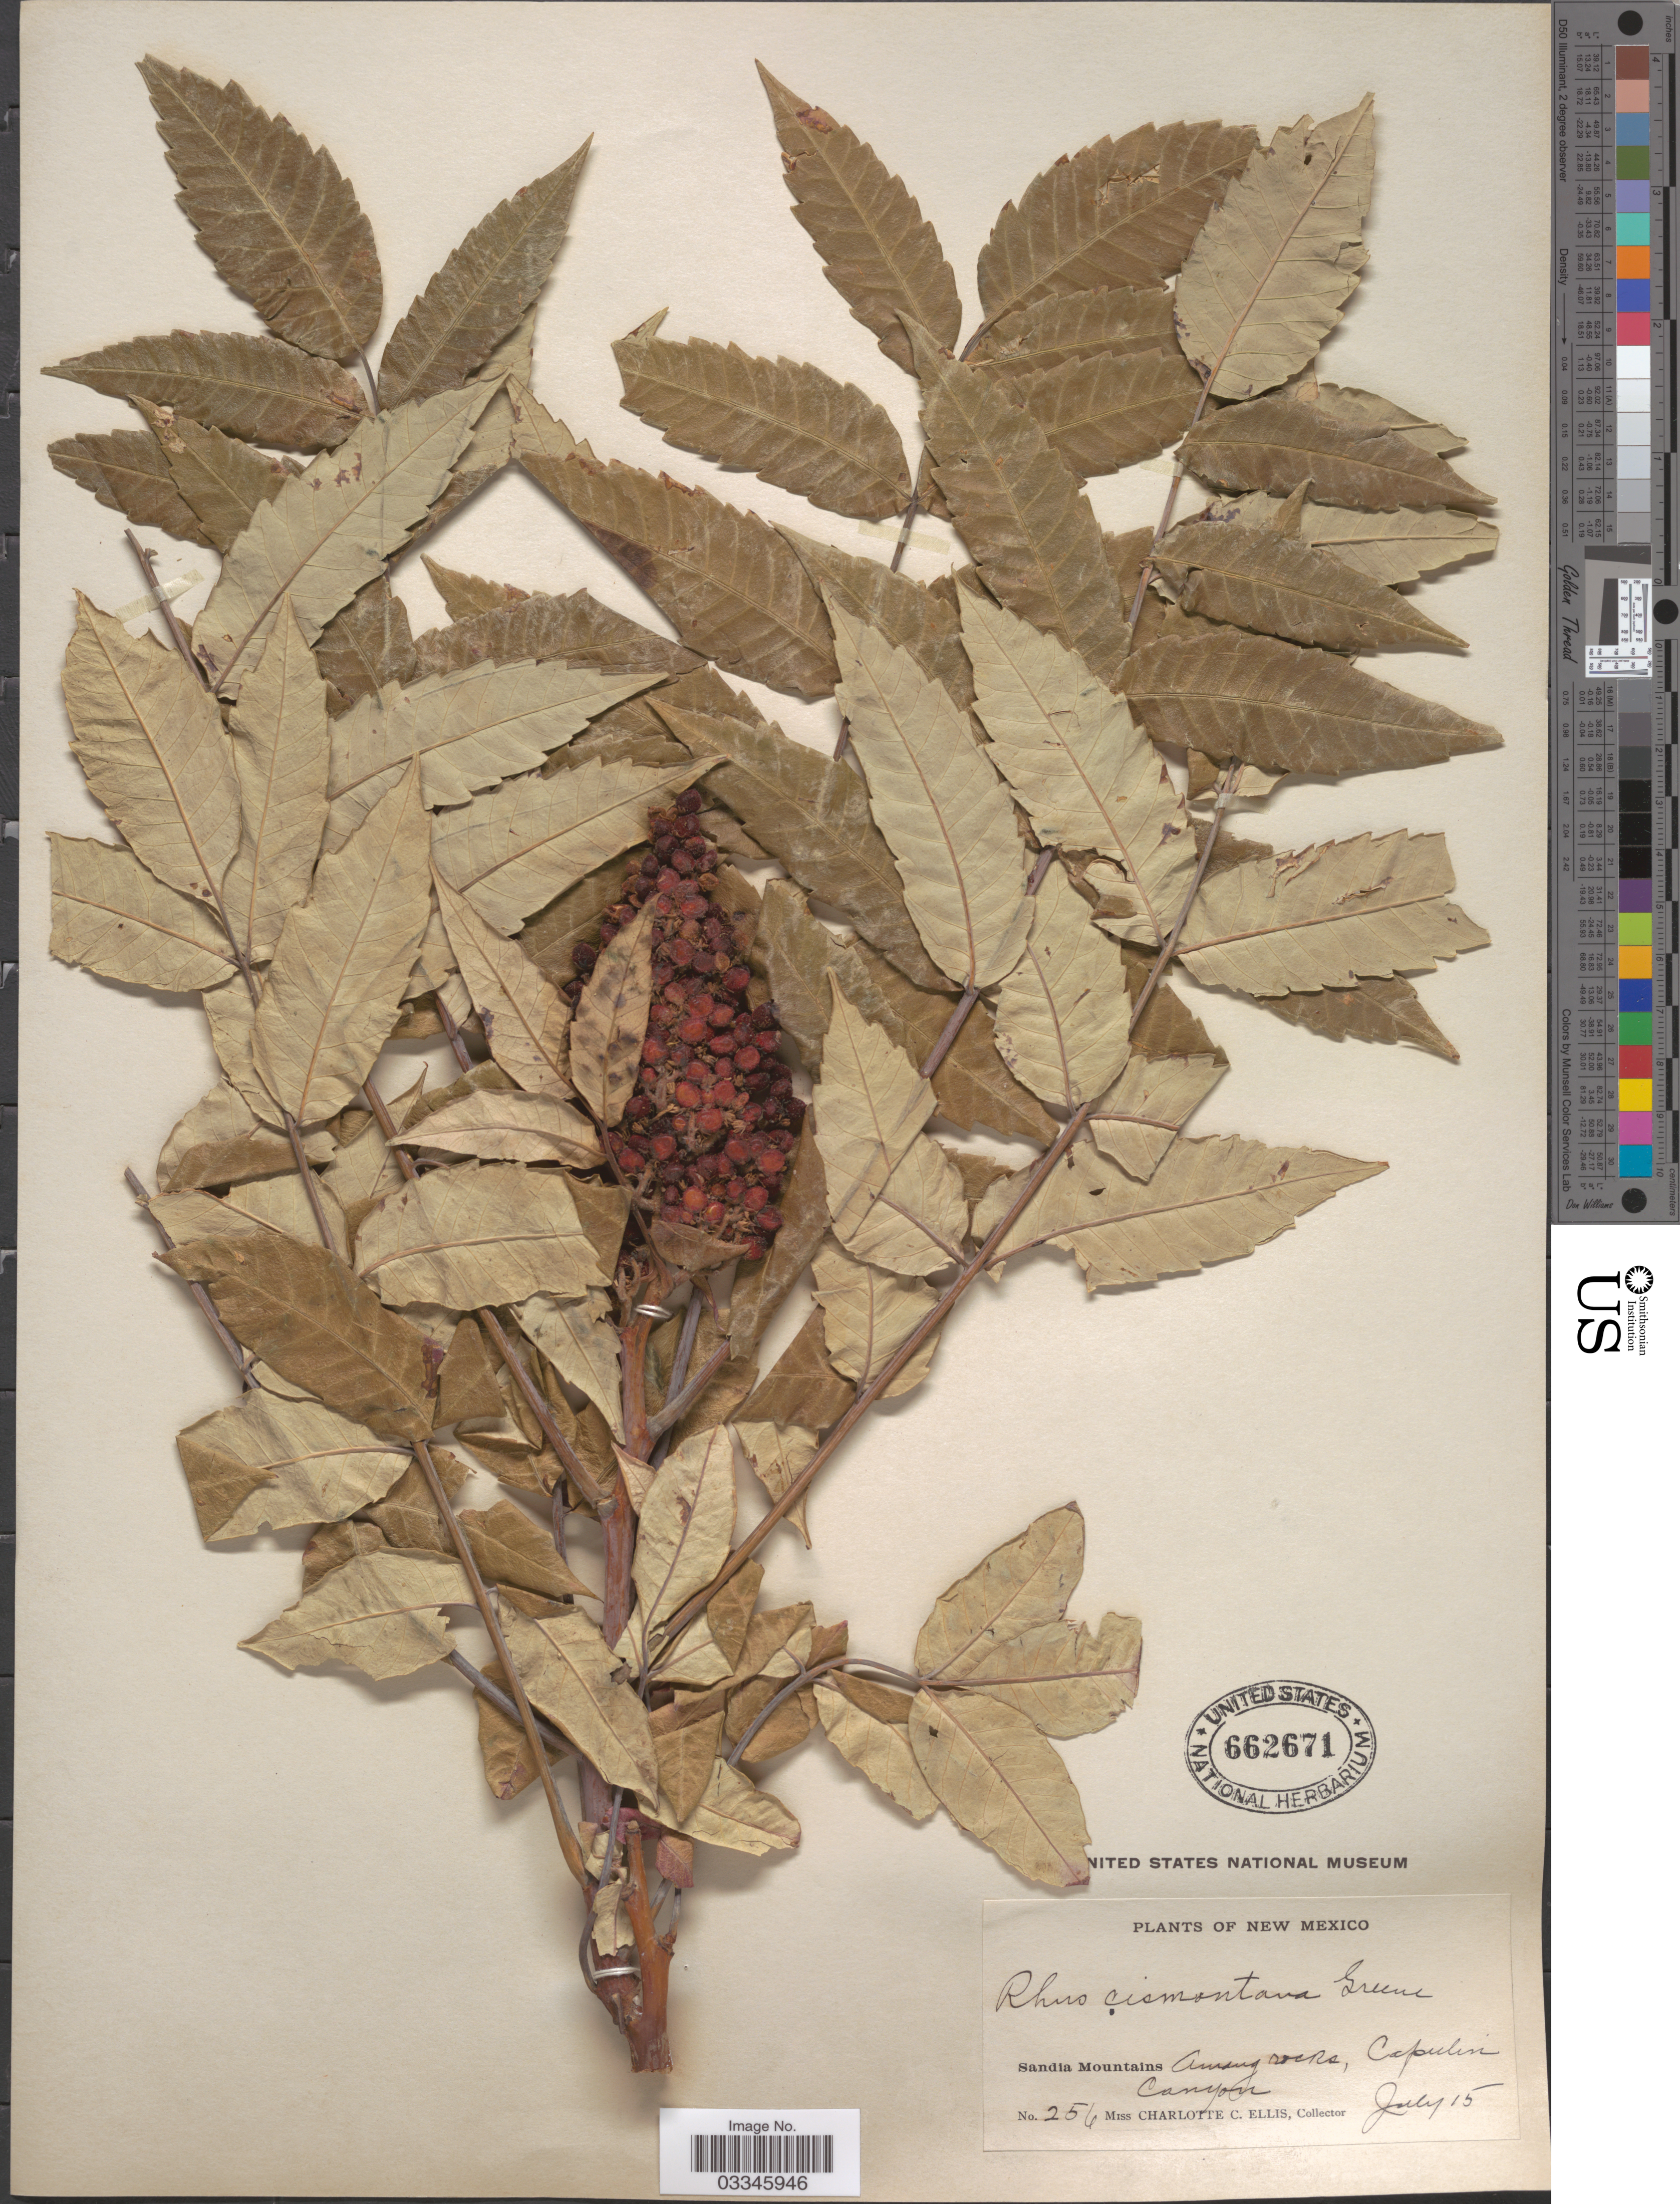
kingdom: Plantae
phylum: Tracheophyta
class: Magnoliopsida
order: Sapindales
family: Anacardiaceae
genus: Rhus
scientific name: Rhus glabra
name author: L.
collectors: C. C. Ellis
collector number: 256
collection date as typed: Transcribed d/m/y: /7/15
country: United States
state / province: New Mexico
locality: Sandia Mountains, Capulin Canyon.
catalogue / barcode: US 662671